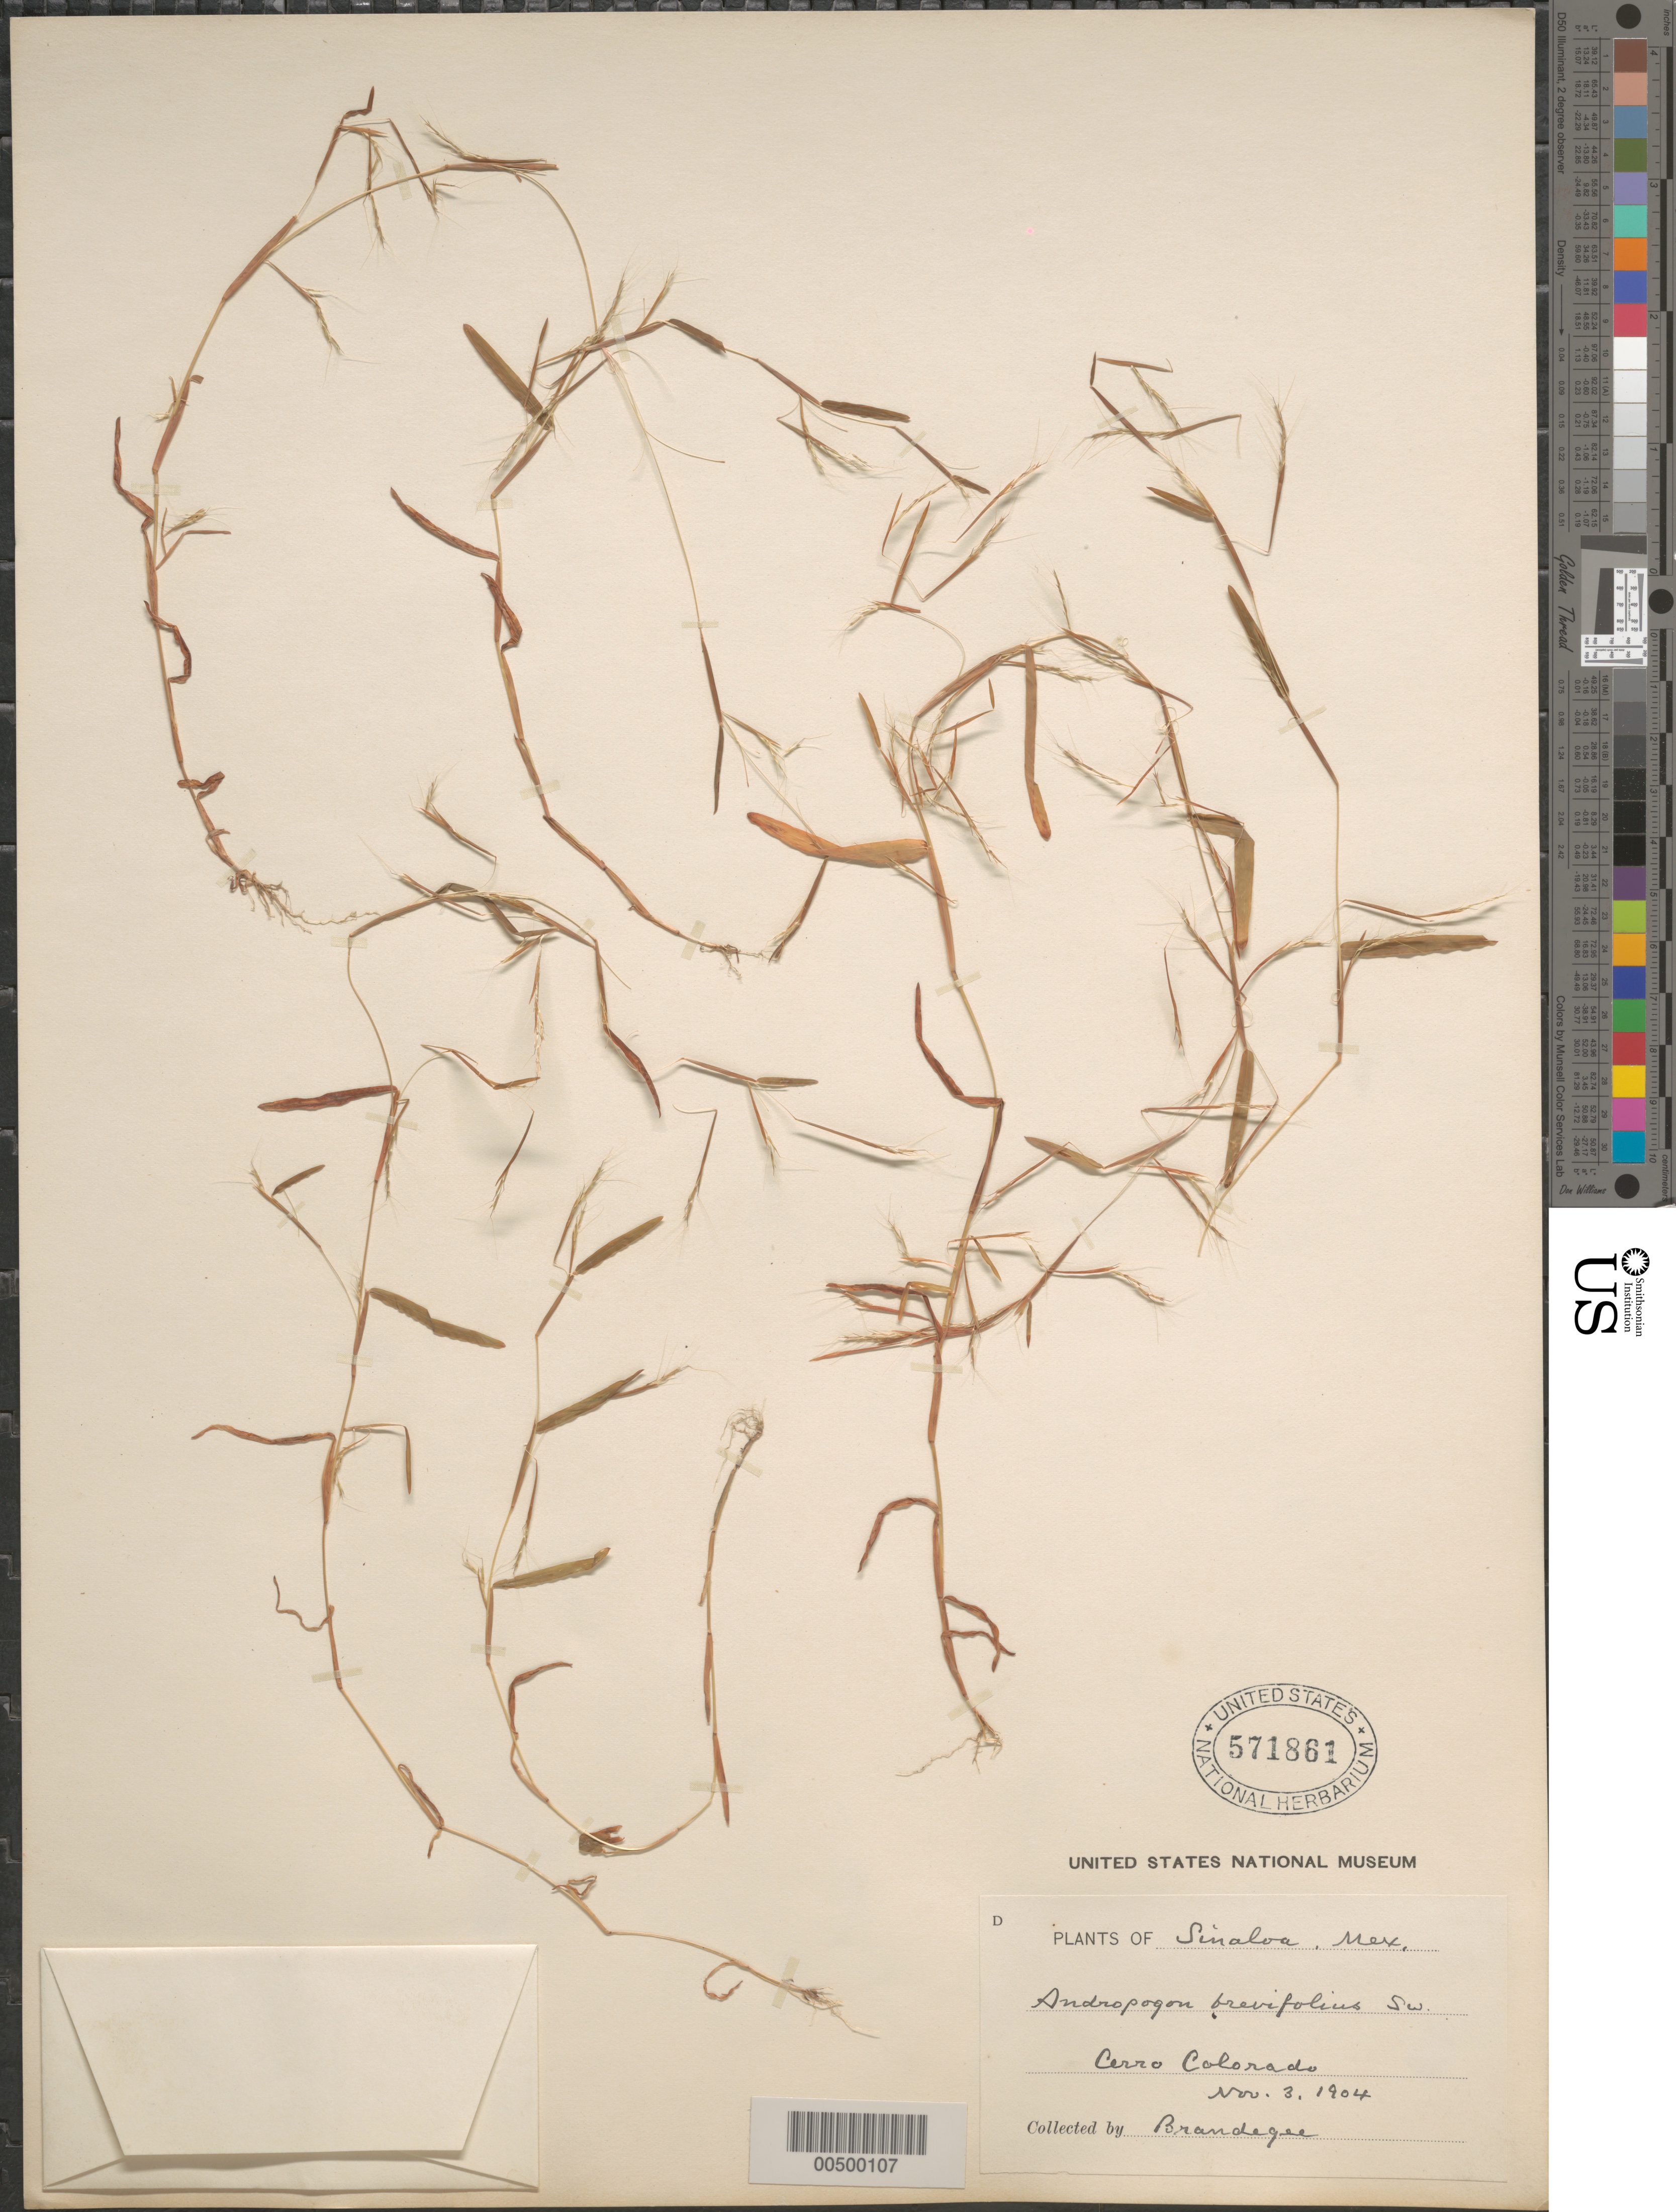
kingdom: Plantae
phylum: Tracheophyta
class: Liliopsida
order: Poales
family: Poaceae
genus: Schizachyrium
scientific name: Schizachyrium brevifolium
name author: (Sw.) Nees ex Büse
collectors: T. S. Brandegee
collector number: D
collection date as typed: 3 Nov 1904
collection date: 1904-11-03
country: Mexico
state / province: Sinaloa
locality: Cerro Colorado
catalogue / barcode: US 571861